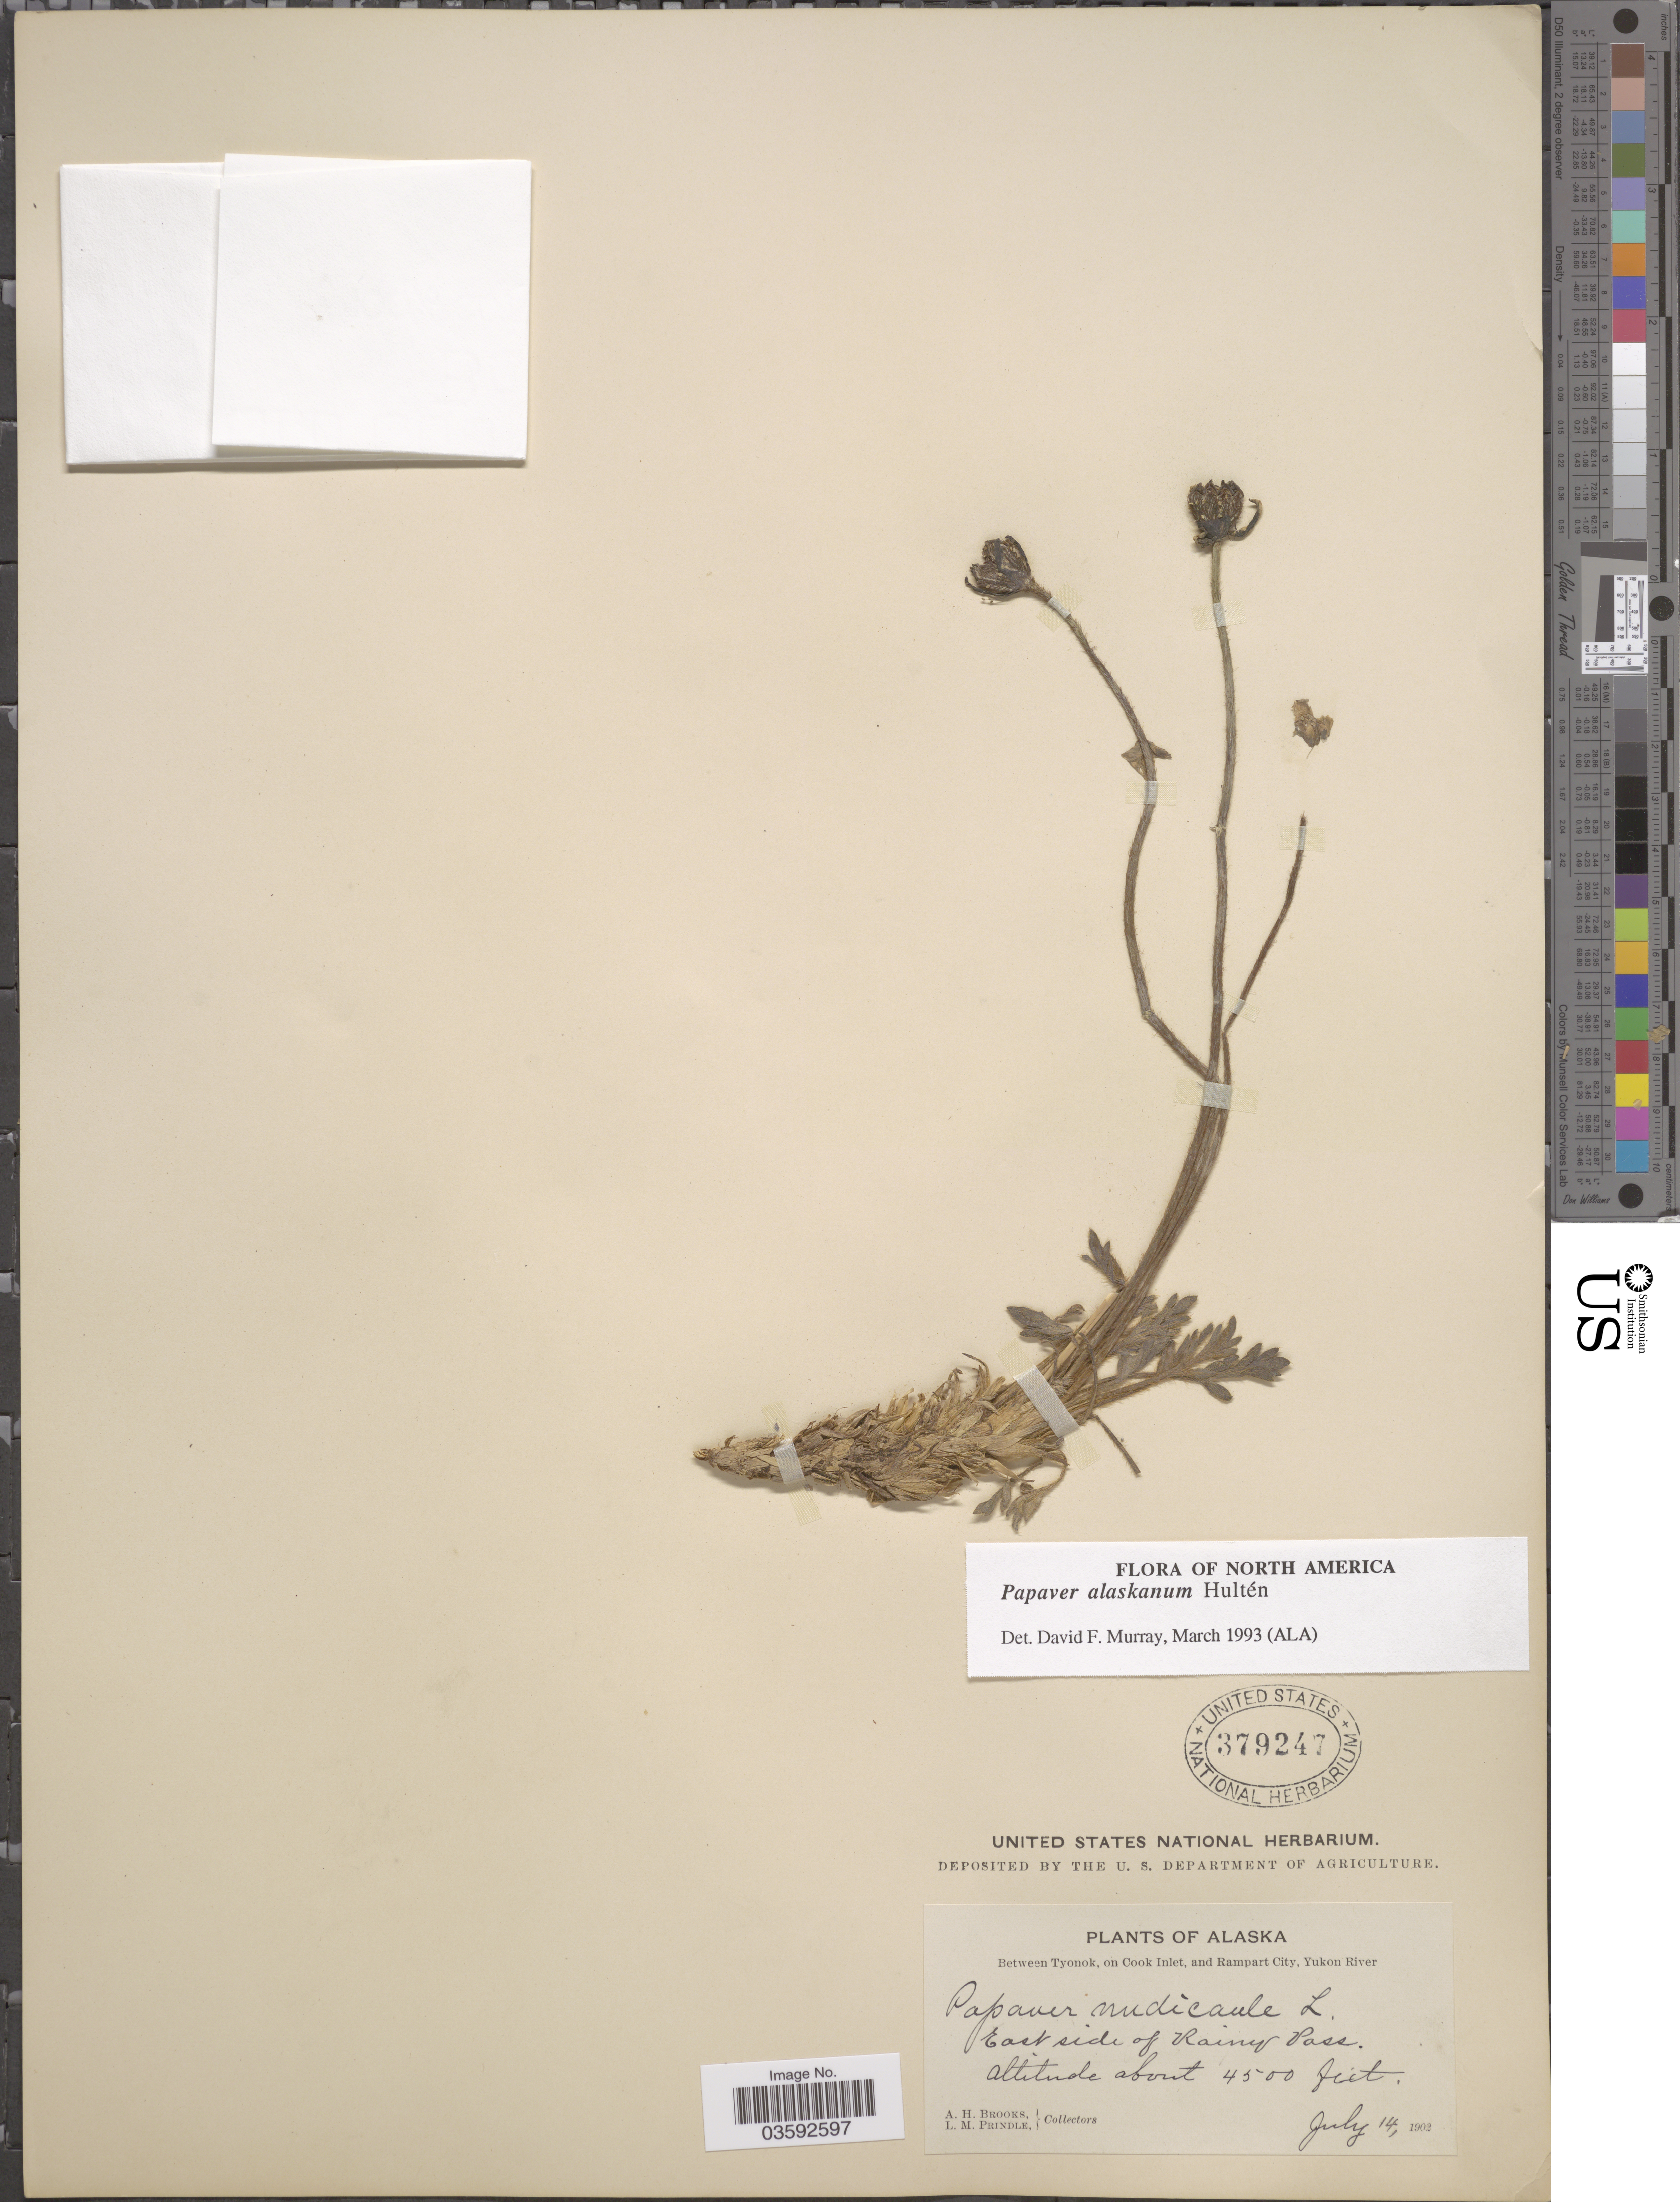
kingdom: Plantae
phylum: Tracheophyta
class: Magnoliopsida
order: Ranunculales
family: Papaveraceae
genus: Papaver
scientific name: Papaver alaskanum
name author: Hultén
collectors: A. Brooks & L. Prindle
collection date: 1902-07-14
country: United States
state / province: Alaska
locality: Between Tyonok, on Cook Inlet, and Rampart City, Yukon River. East side of Rainy Pass.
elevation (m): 1372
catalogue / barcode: US 379247